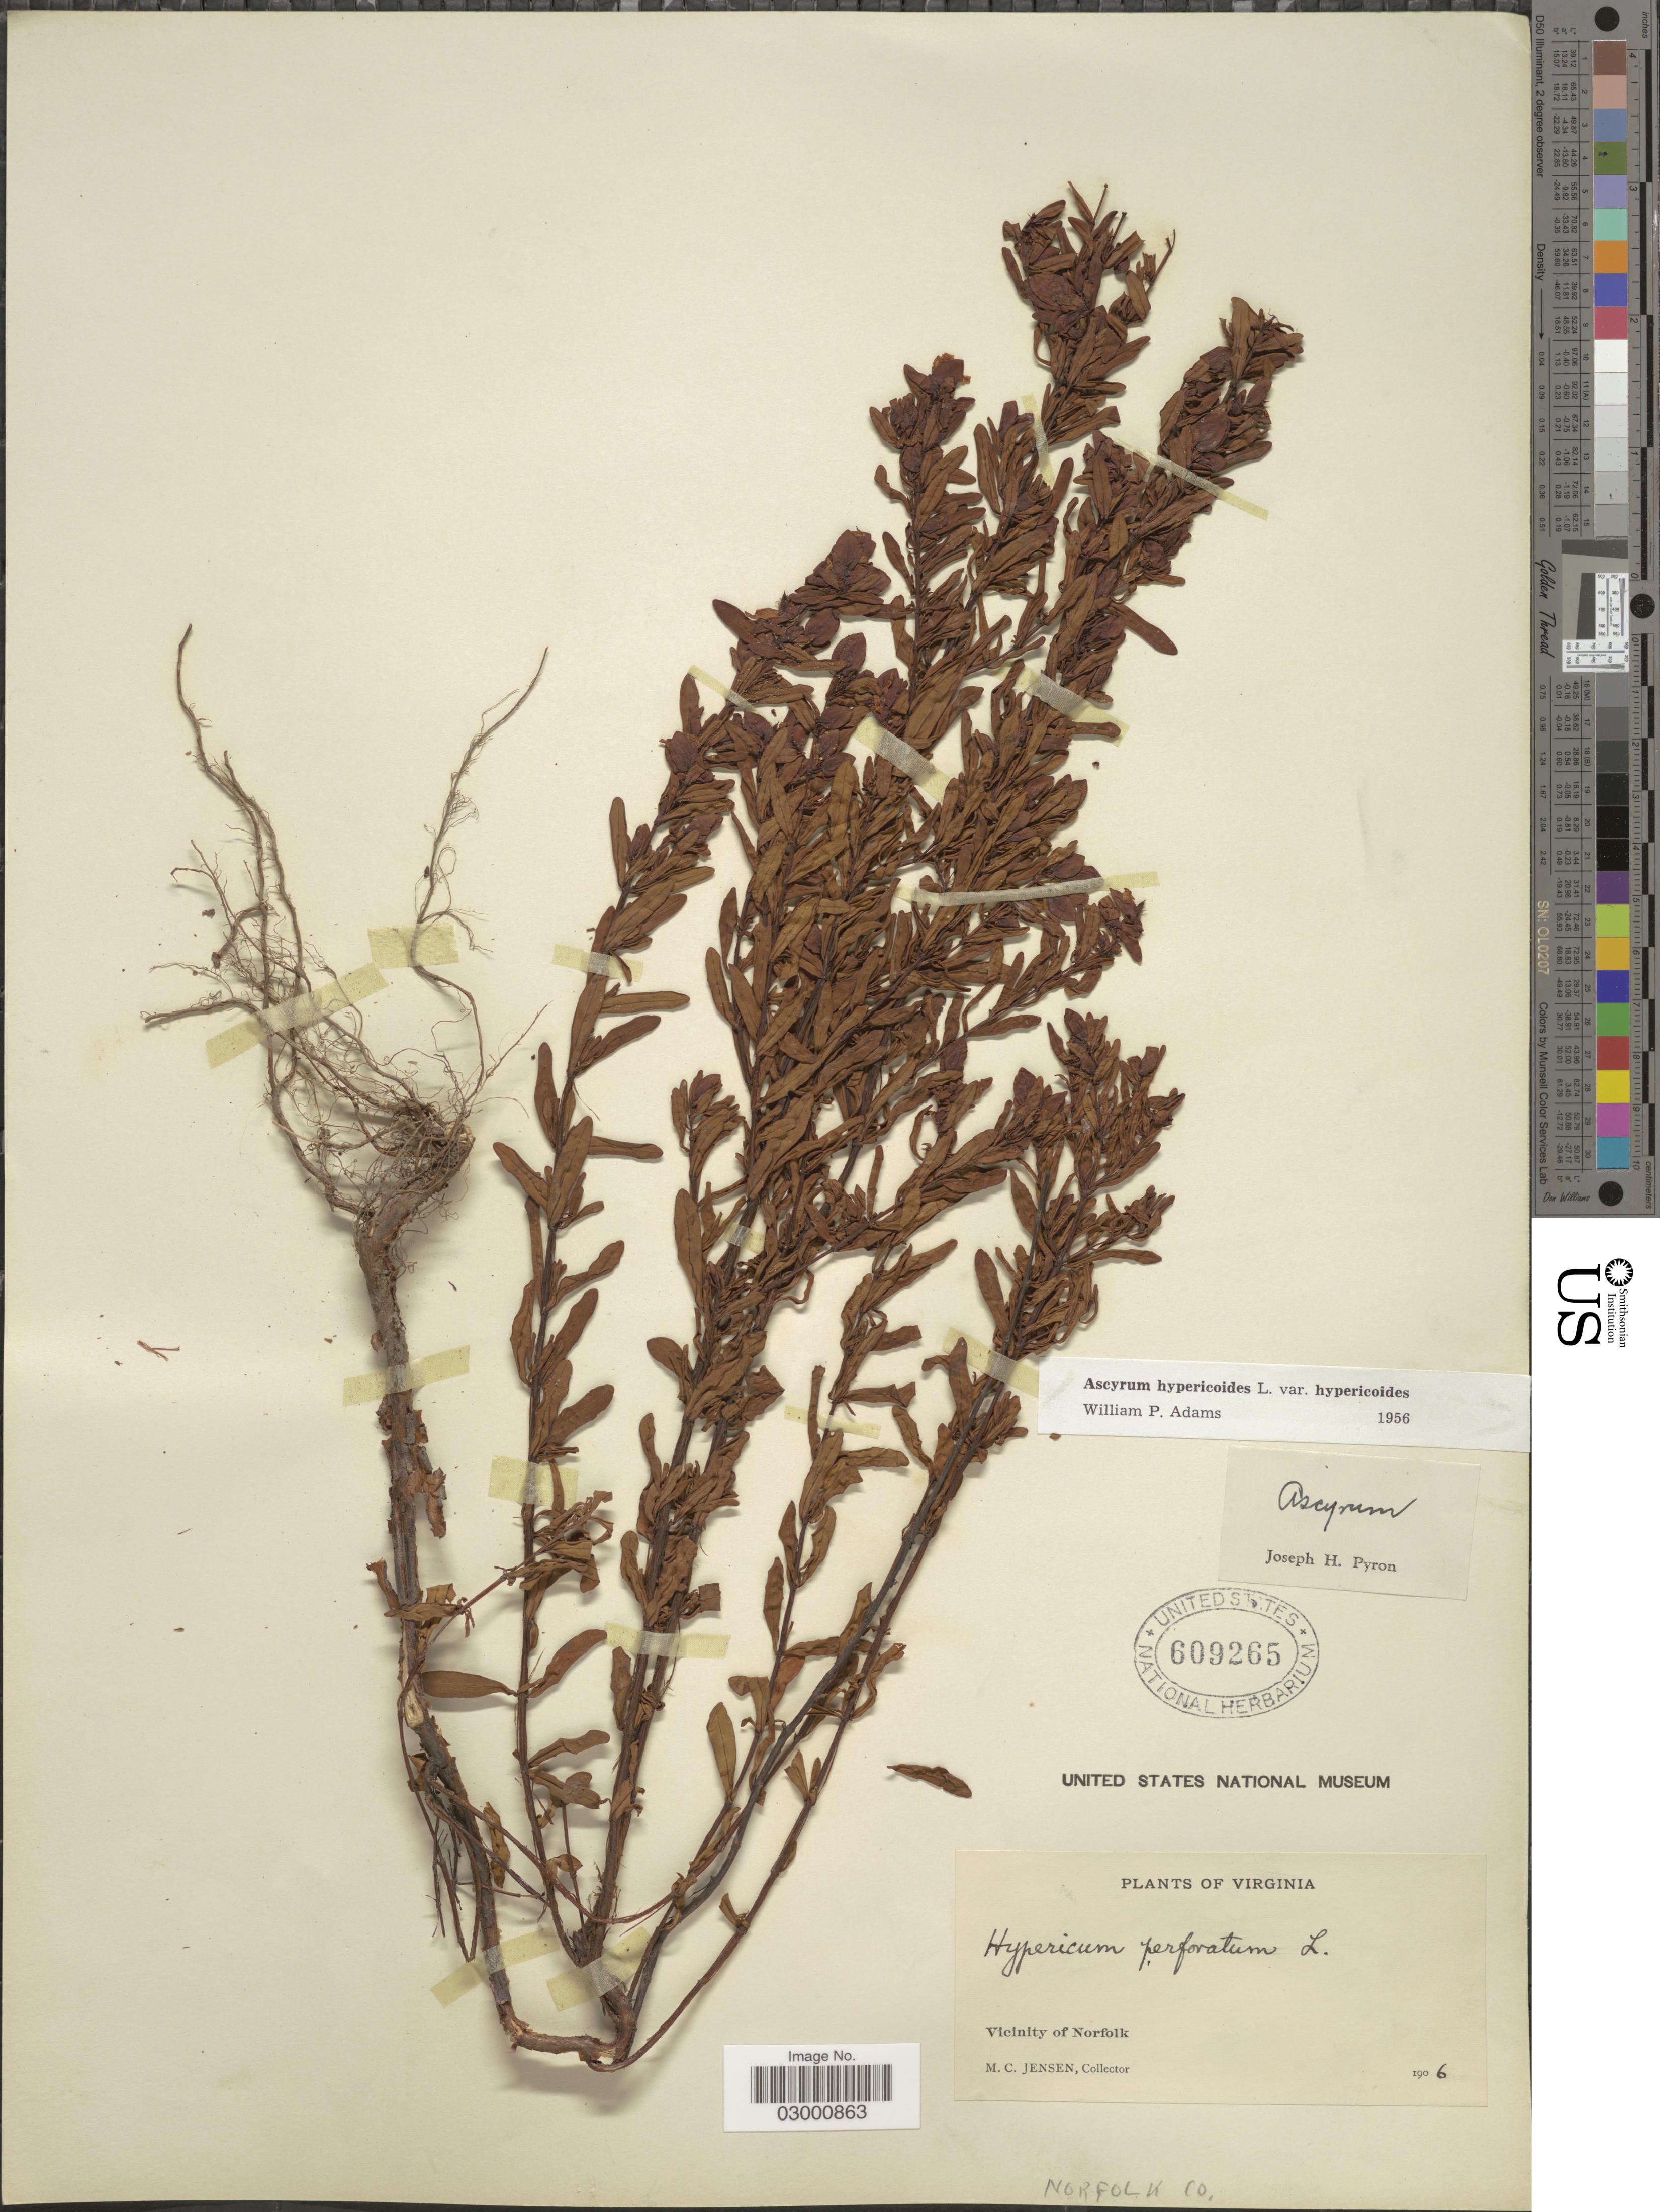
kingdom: Plantae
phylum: Tracheophyta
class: Magnoliopsida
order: Malpighiales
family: Hypericaceae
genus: Hypericum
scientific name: Hypericum hypericoides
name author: (L.) Crantz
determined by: Strong, Mark T., (BOT), Smithsonian Institution - National Museum of Natural History (UNITED STATES)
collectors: M. C. Jensen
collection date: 1906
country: United States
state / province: Virginia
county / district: City of Norfolk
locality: Vicinity of Norfolk. Norfolk Co.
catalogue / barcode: US 609265